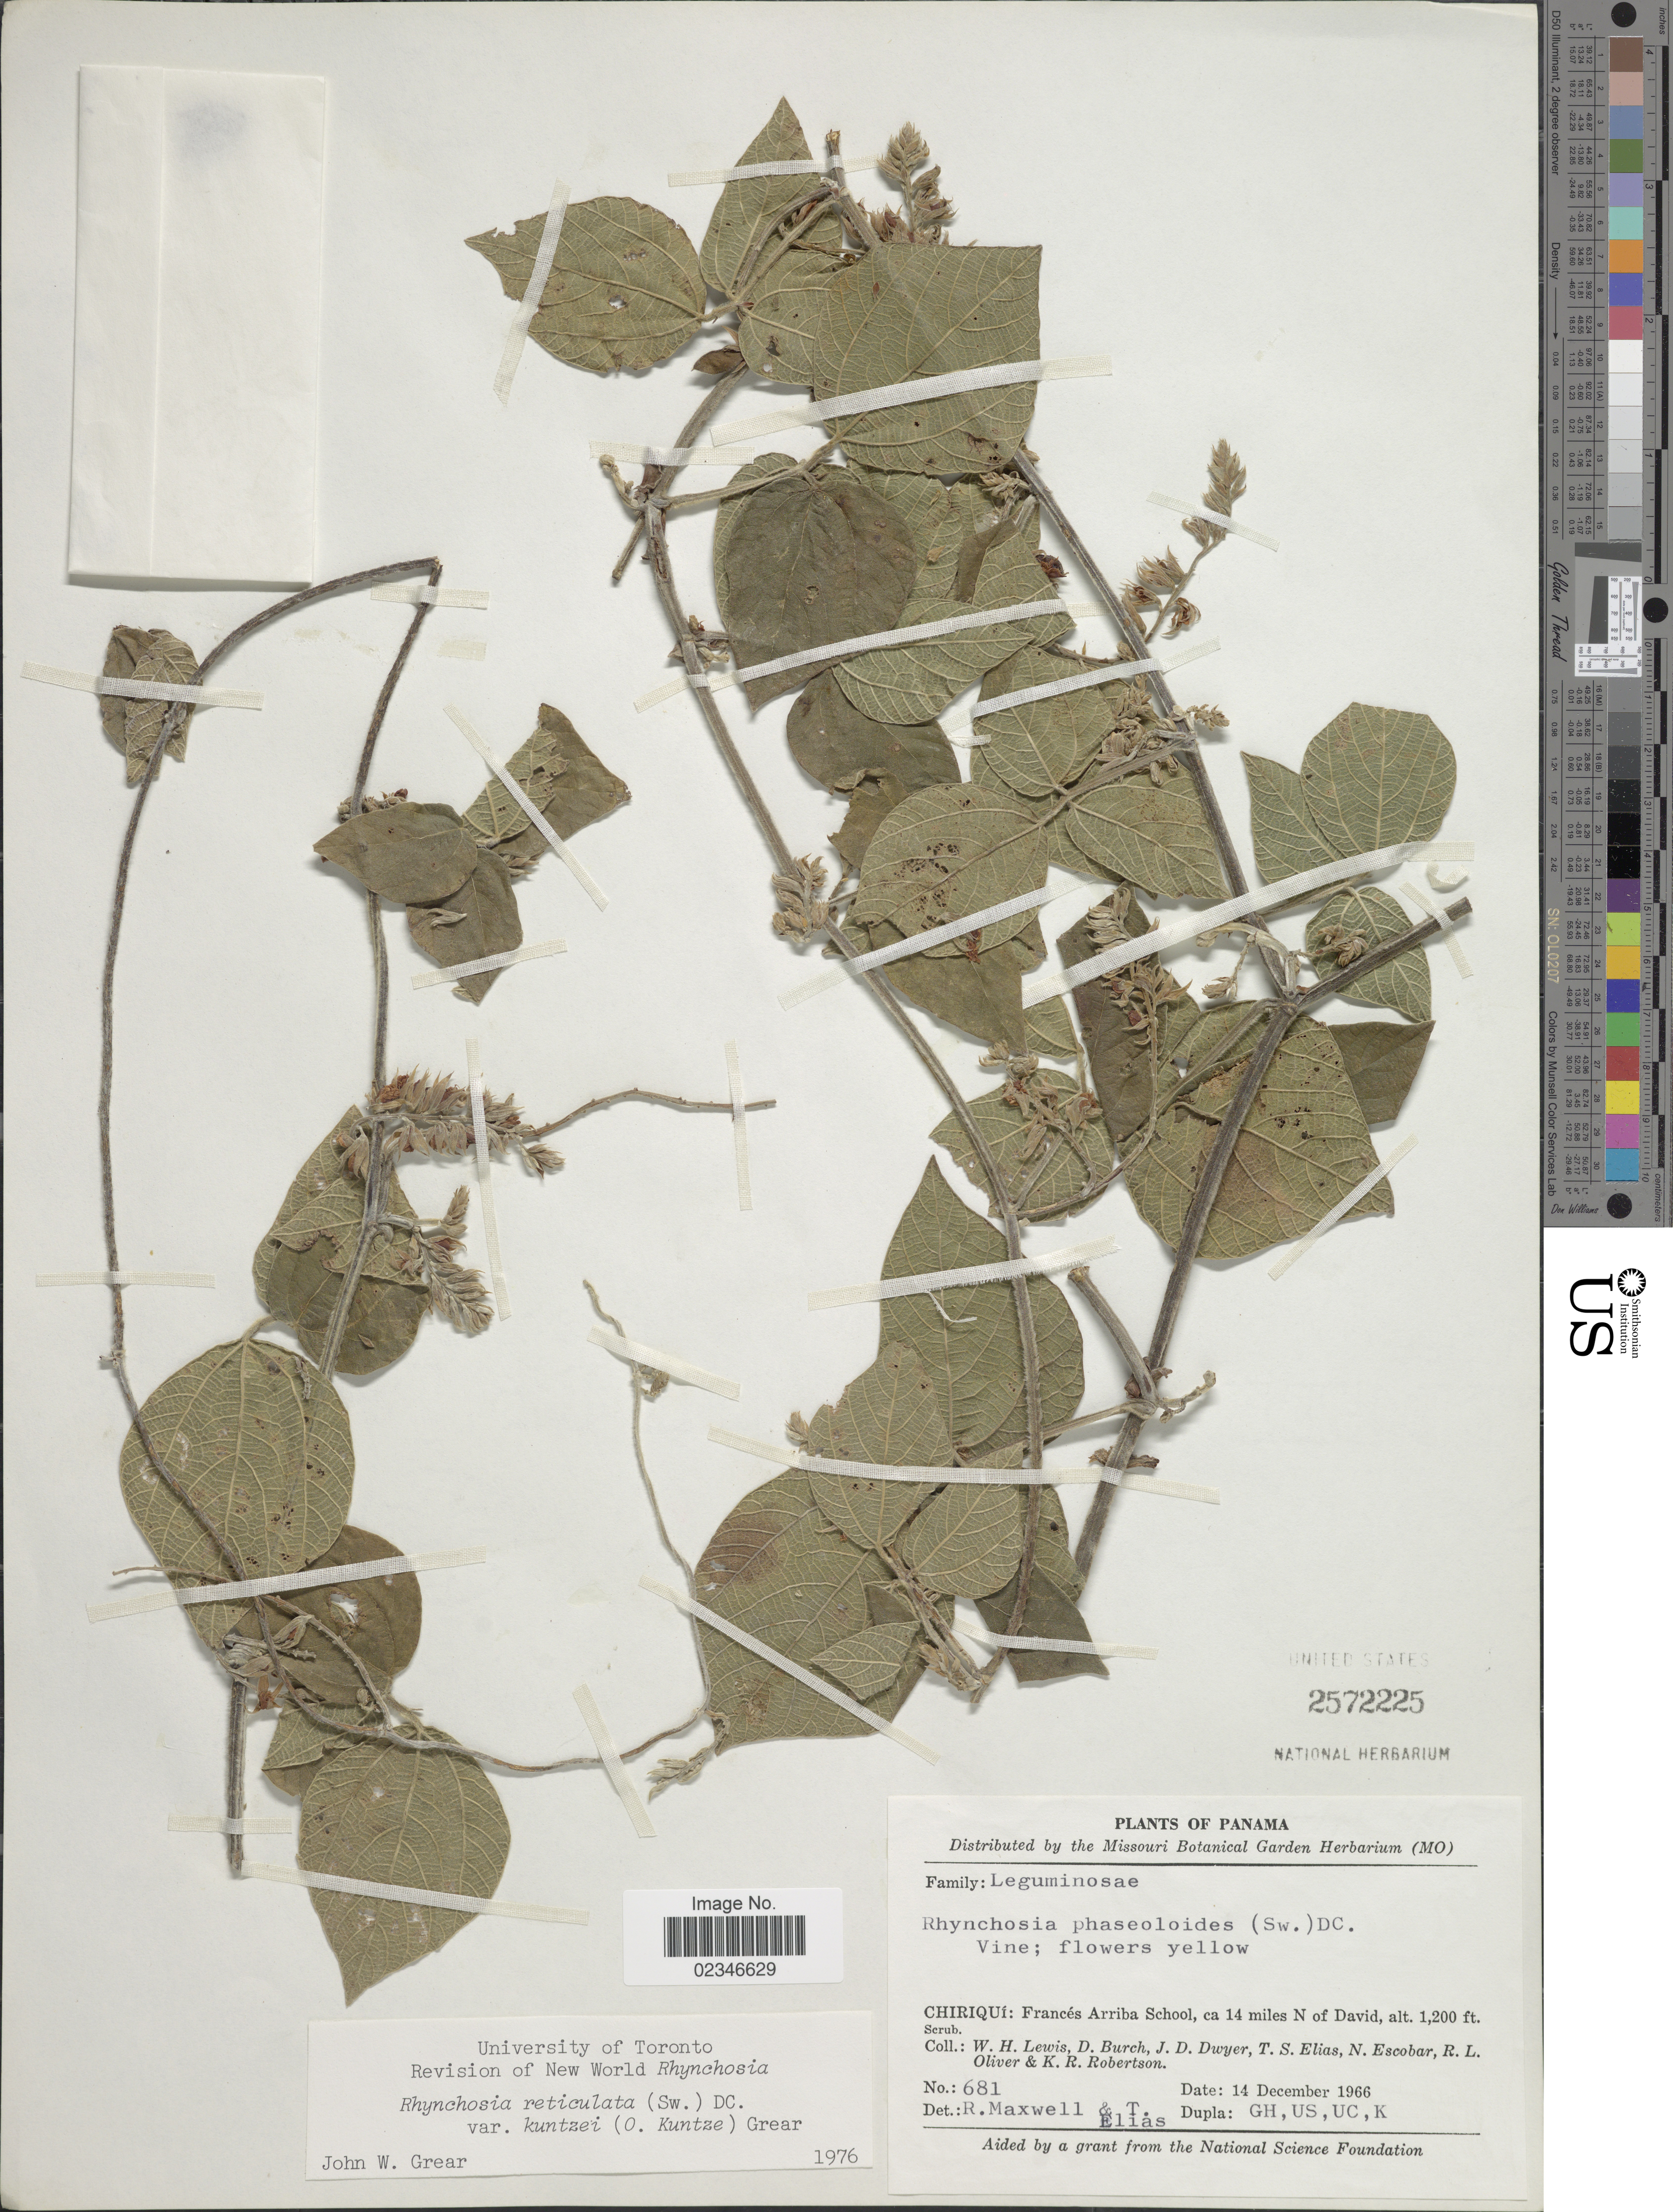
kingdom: Plantae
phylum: Tracheophyta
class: Magnoliopsida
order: Fabales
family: Fabaceae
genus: Rhynchosia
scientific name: Rhynchosia reticulata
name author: (Sw.) DC.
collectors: W. H. Lewis, D. Burch, J. D. Dwyer, T. S. Elias & et al.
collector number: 681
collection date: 1966-12-14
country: Panama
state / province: Chiriqui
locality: Chiriqui: Frances Arriba School, 14 miles N of David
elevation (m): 366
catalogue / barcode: US 2572225